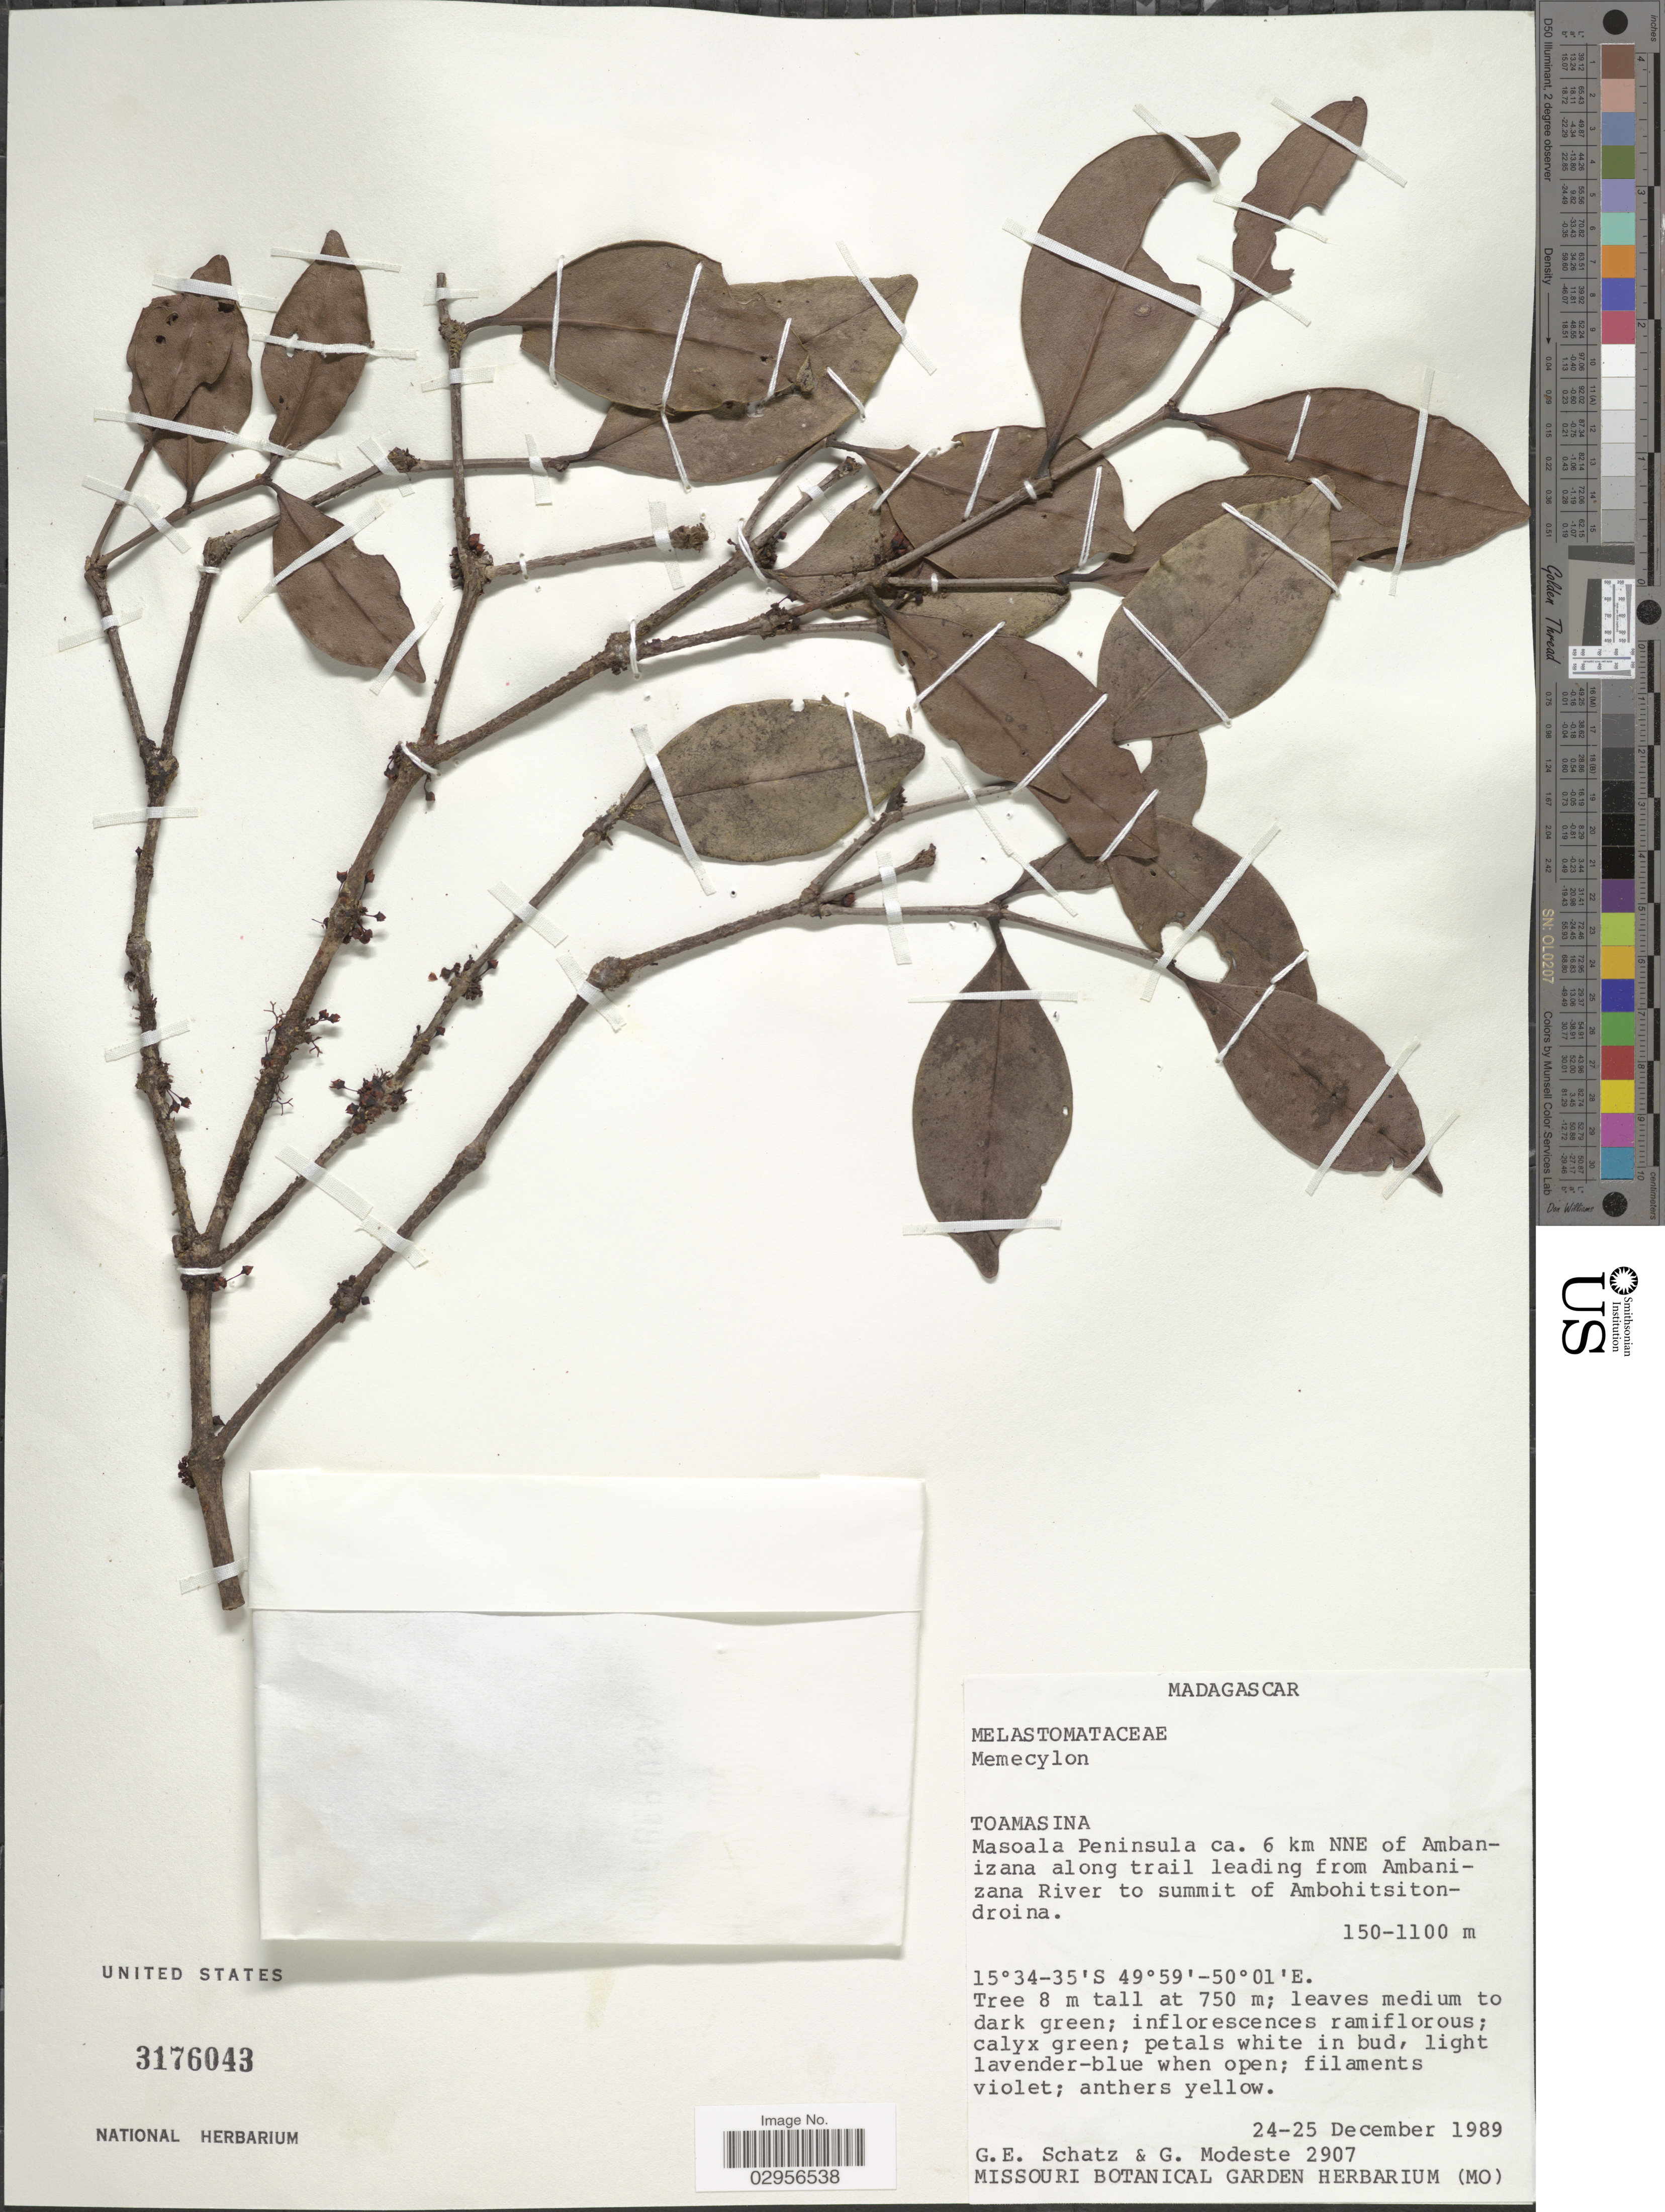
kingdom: Plantae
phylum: Tracheophyta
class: Magnoliopsida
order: Myrtales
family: Melastomataceae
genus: Memecylon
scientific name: Memecylon sp.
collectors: G. Schatz & G. Modeste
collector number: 2907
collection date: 1989-12-24/1989-12-25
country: Madagascar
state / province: Analanjirofo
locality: Masoala Peninsula ca. 6 km NNE of Ambanizana along trail leading from Ambanizana River to summit of Ambohitsitondroina.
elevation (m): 150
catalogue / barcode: US 3176043